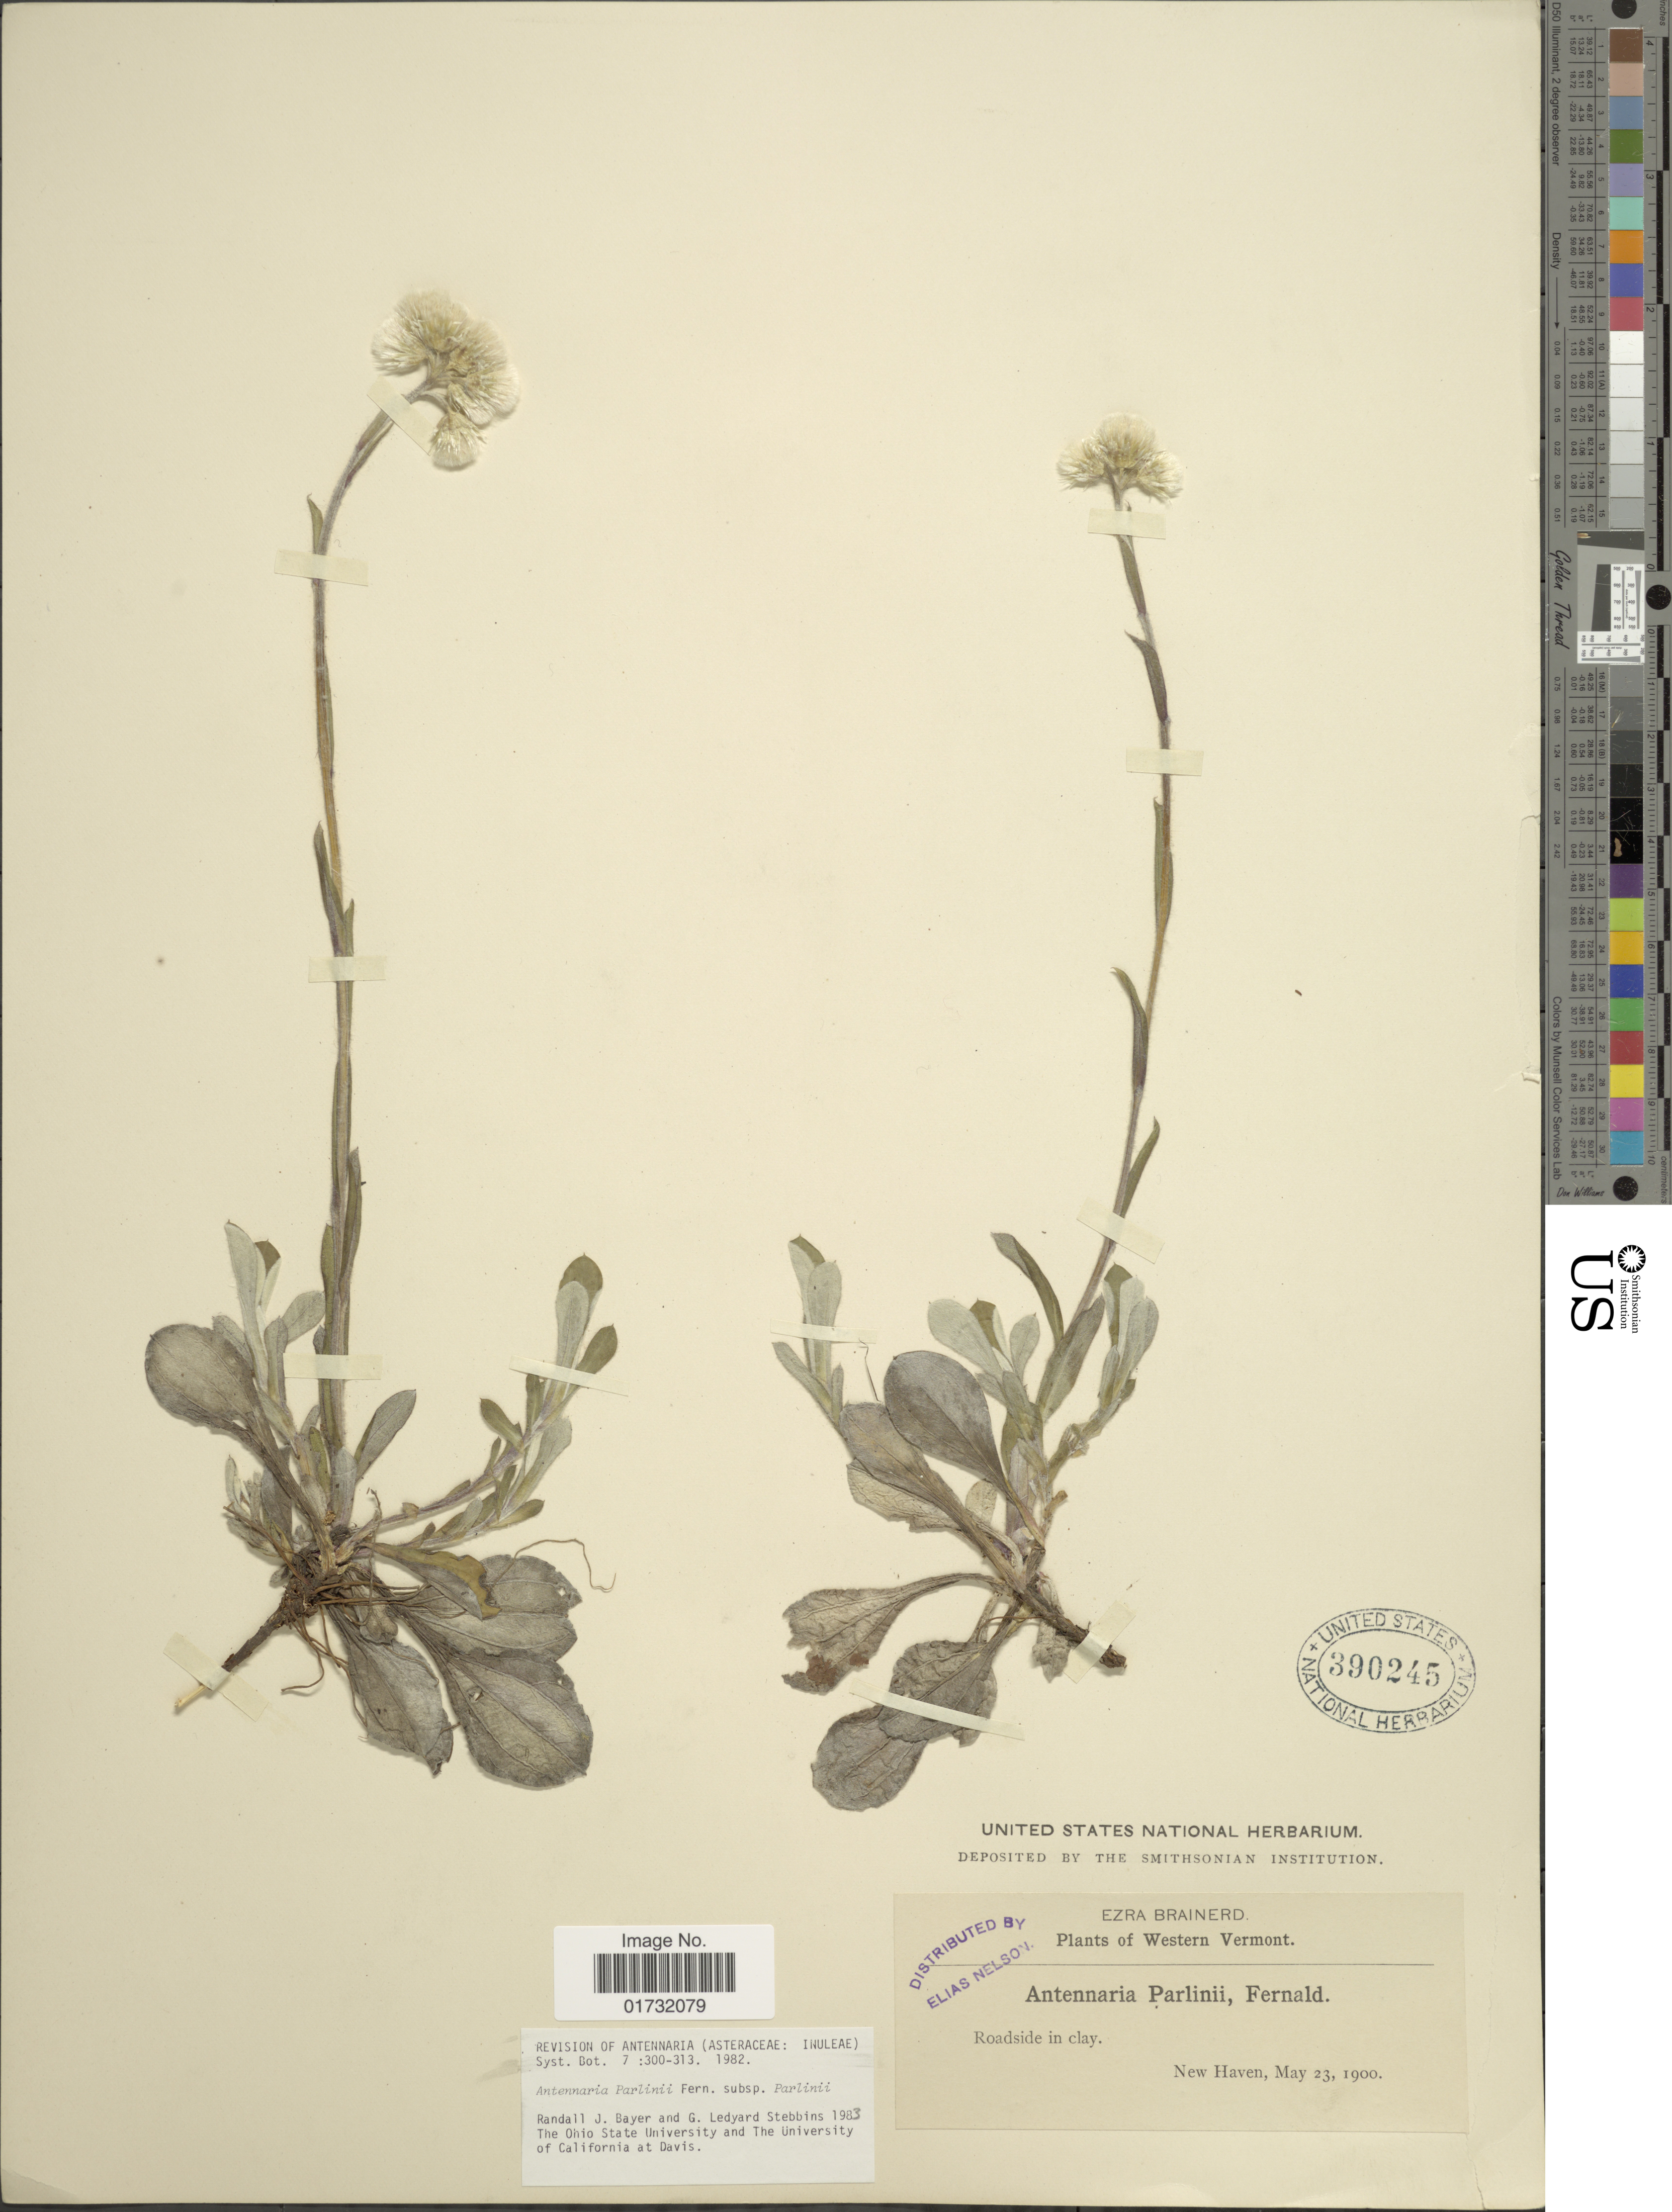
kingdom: Plantae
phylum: Tracheophyta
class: Magnoliopsida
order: Asterales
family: Asteraceae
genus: Antennaria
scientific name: Antennaria parlinii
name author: Fernald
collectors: E. Brainerd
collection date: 1900-05-23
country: United States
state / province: Vermont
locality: Western Vermont. New Haven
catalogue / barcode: US 390245